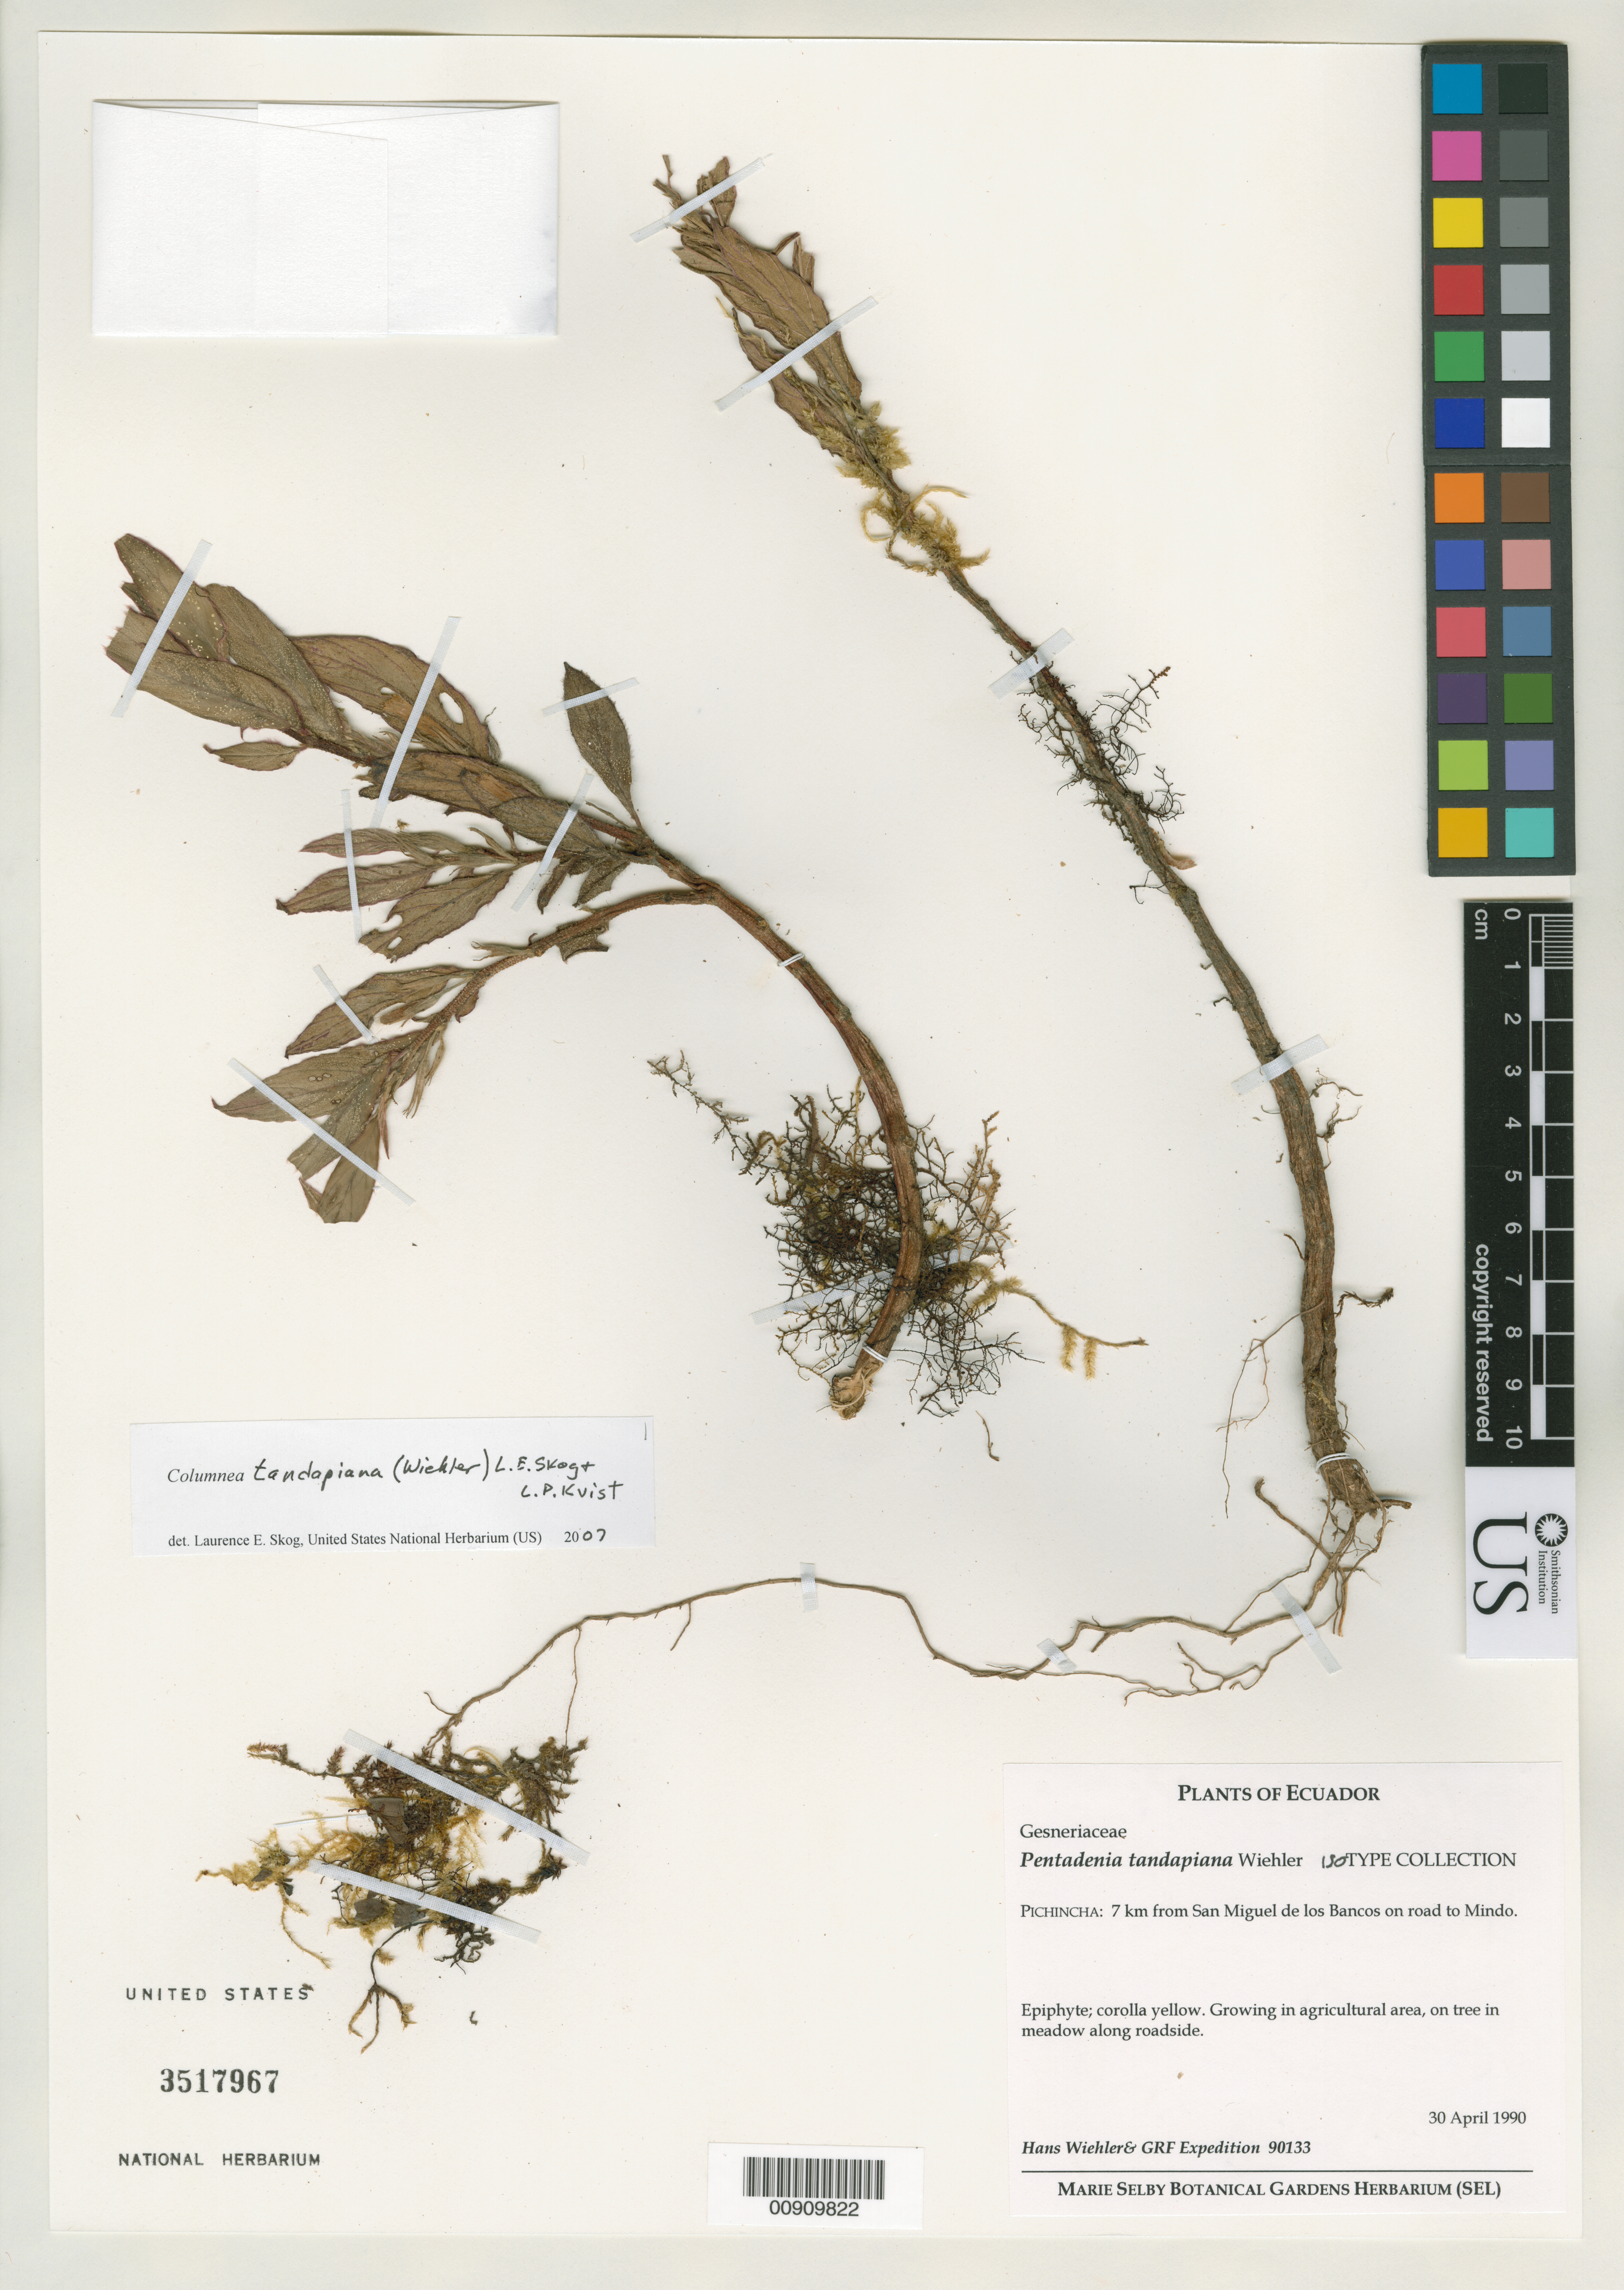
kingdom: Plantae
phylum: Tracheophyta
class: Magnoliopsida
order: Lamiales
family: Gesneriaceae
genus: Pentadenia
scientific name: Pentadenia tandapiana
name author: Wiehler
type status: Isotype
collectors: H. J. Wiehler & GRF Expedition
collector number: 90133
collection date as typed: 30 Apr 1990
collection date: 1990-04-30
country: Ecuador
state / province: Pichincha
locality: Pichincha: 7 km from San Miguel de los Bancos on road to Mindo.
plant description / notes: Cited by J.R. Clark et al., Selbyana 24: 119-140 (2003).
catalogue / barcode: US 3517967